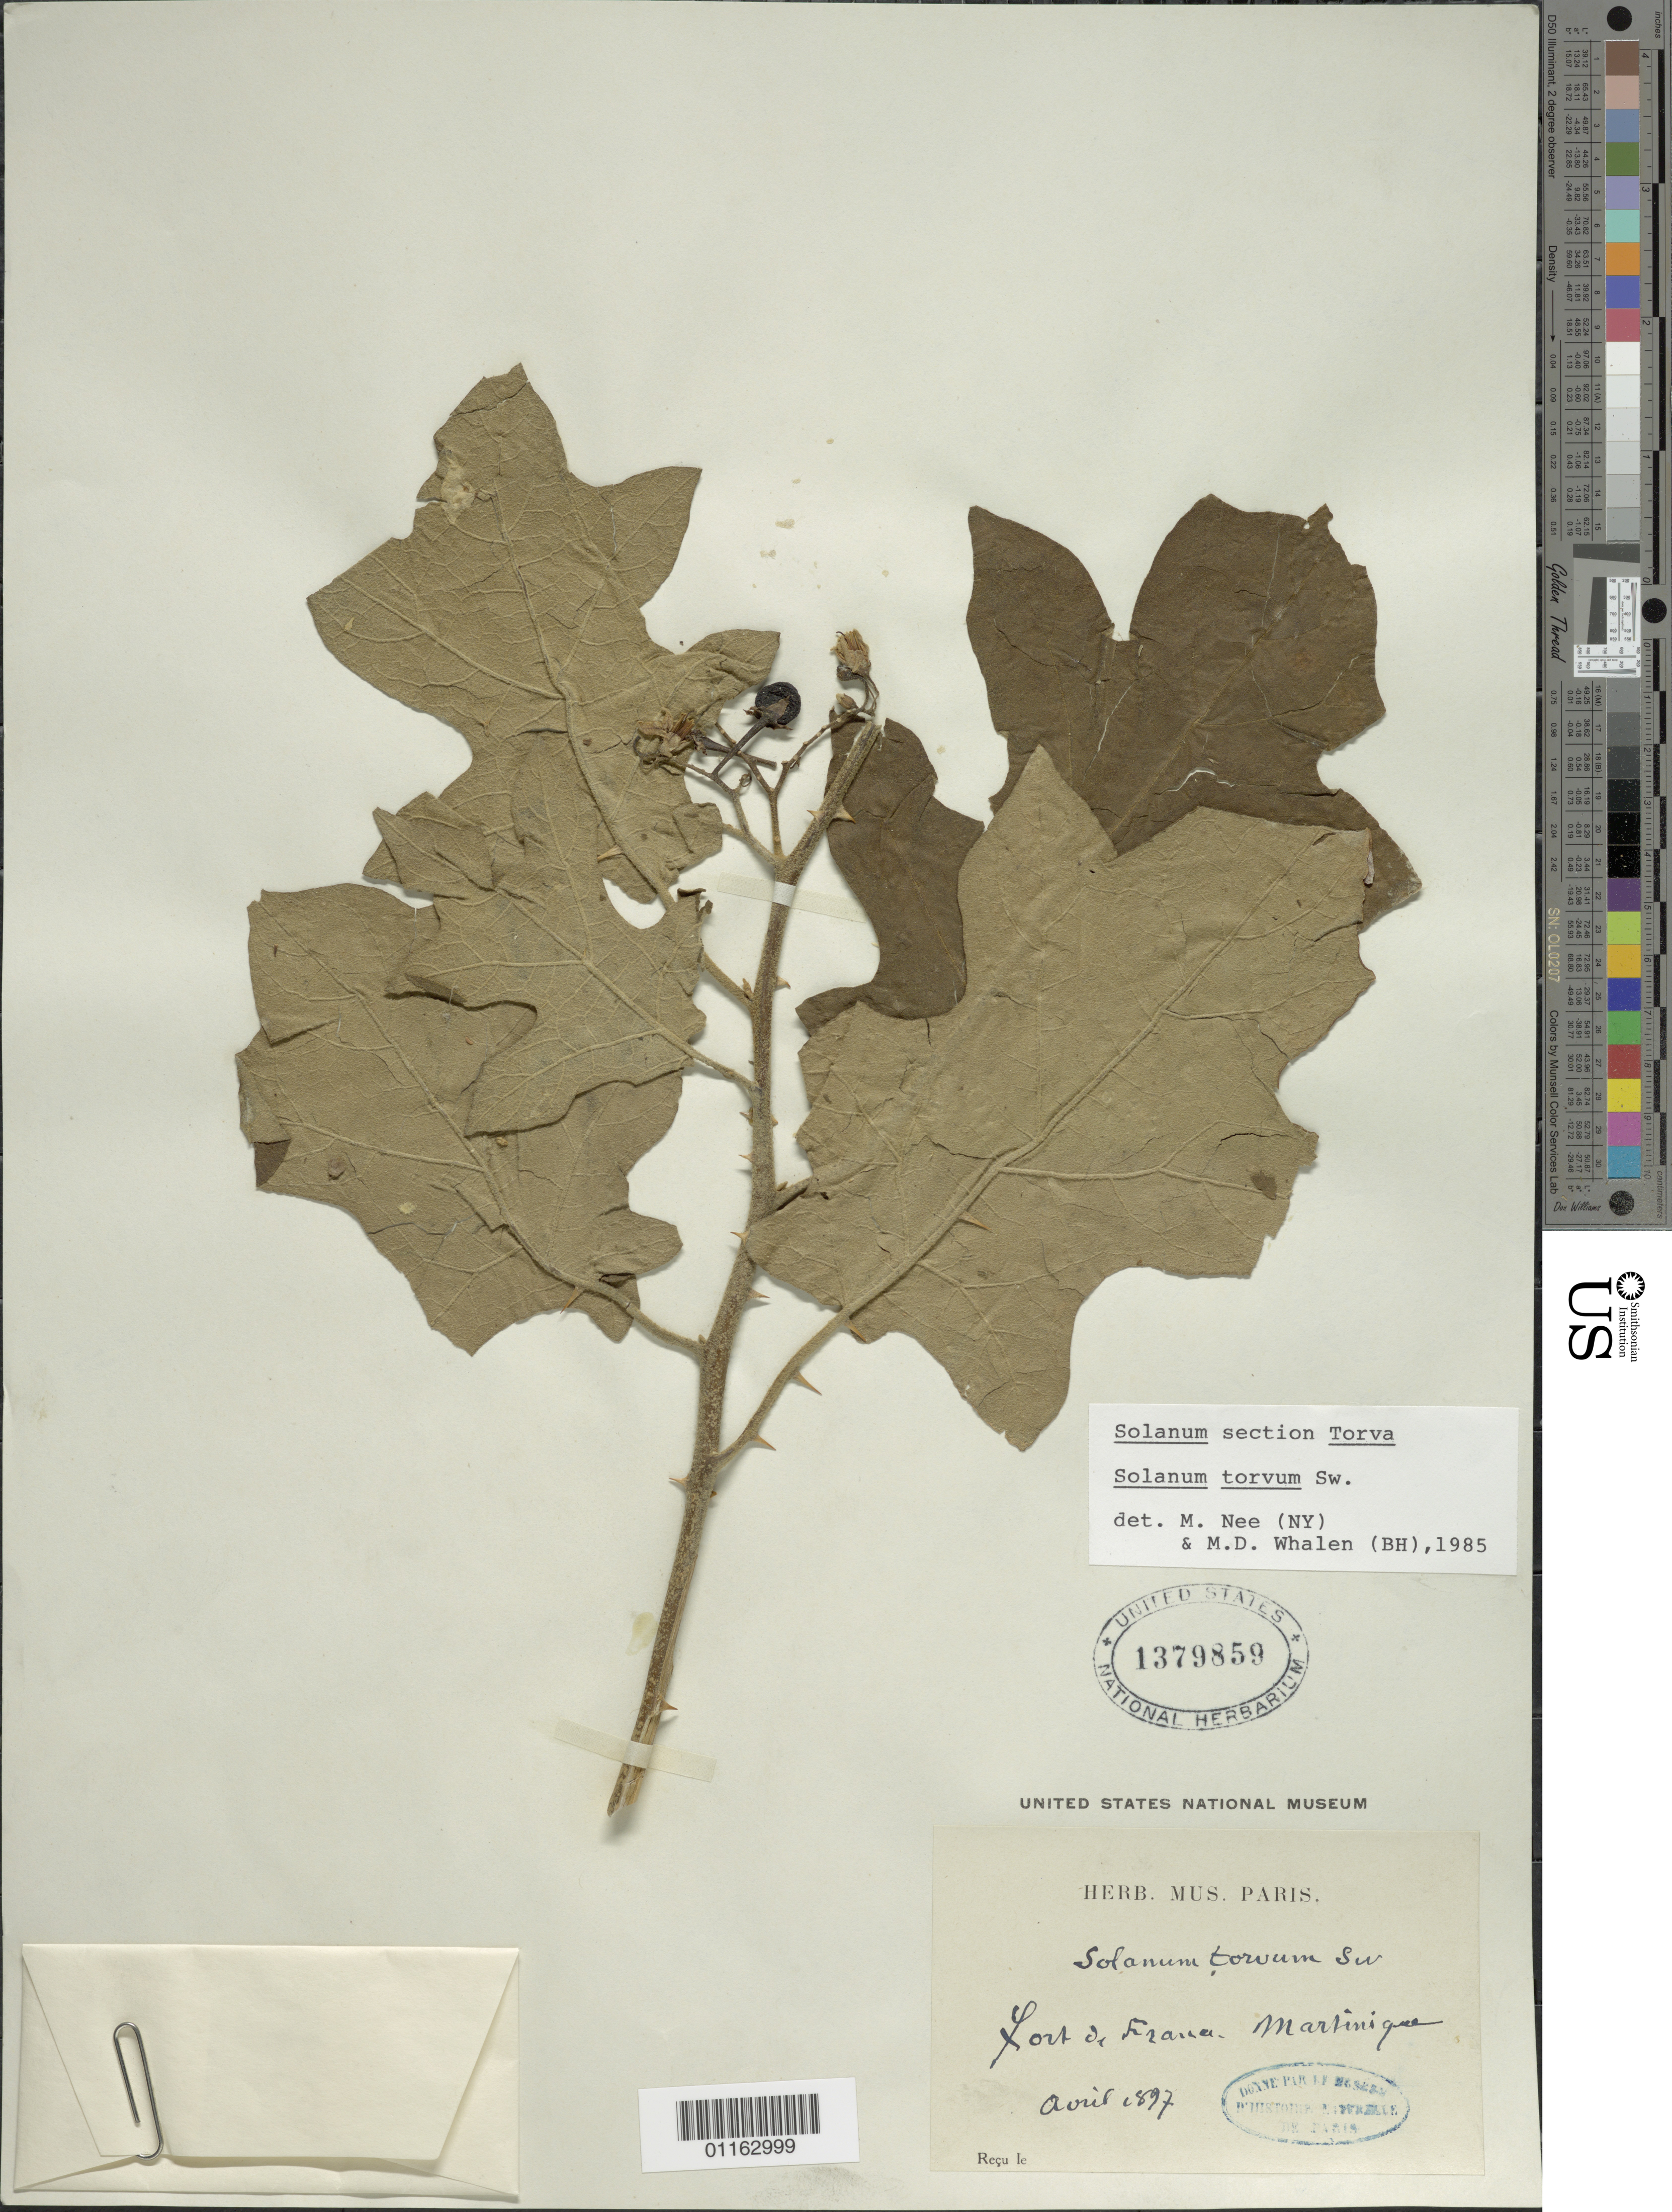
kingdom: Plantae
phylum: Tracheophyta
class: Magnoliopsida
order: Solanales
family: Solanaceae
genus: Solanum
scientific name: Solanum torvum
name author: Sw.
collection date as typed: Apr 1897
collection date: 1897-04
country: Martinique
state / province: Fort-de-France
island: Martinique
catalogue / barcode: US 1379859